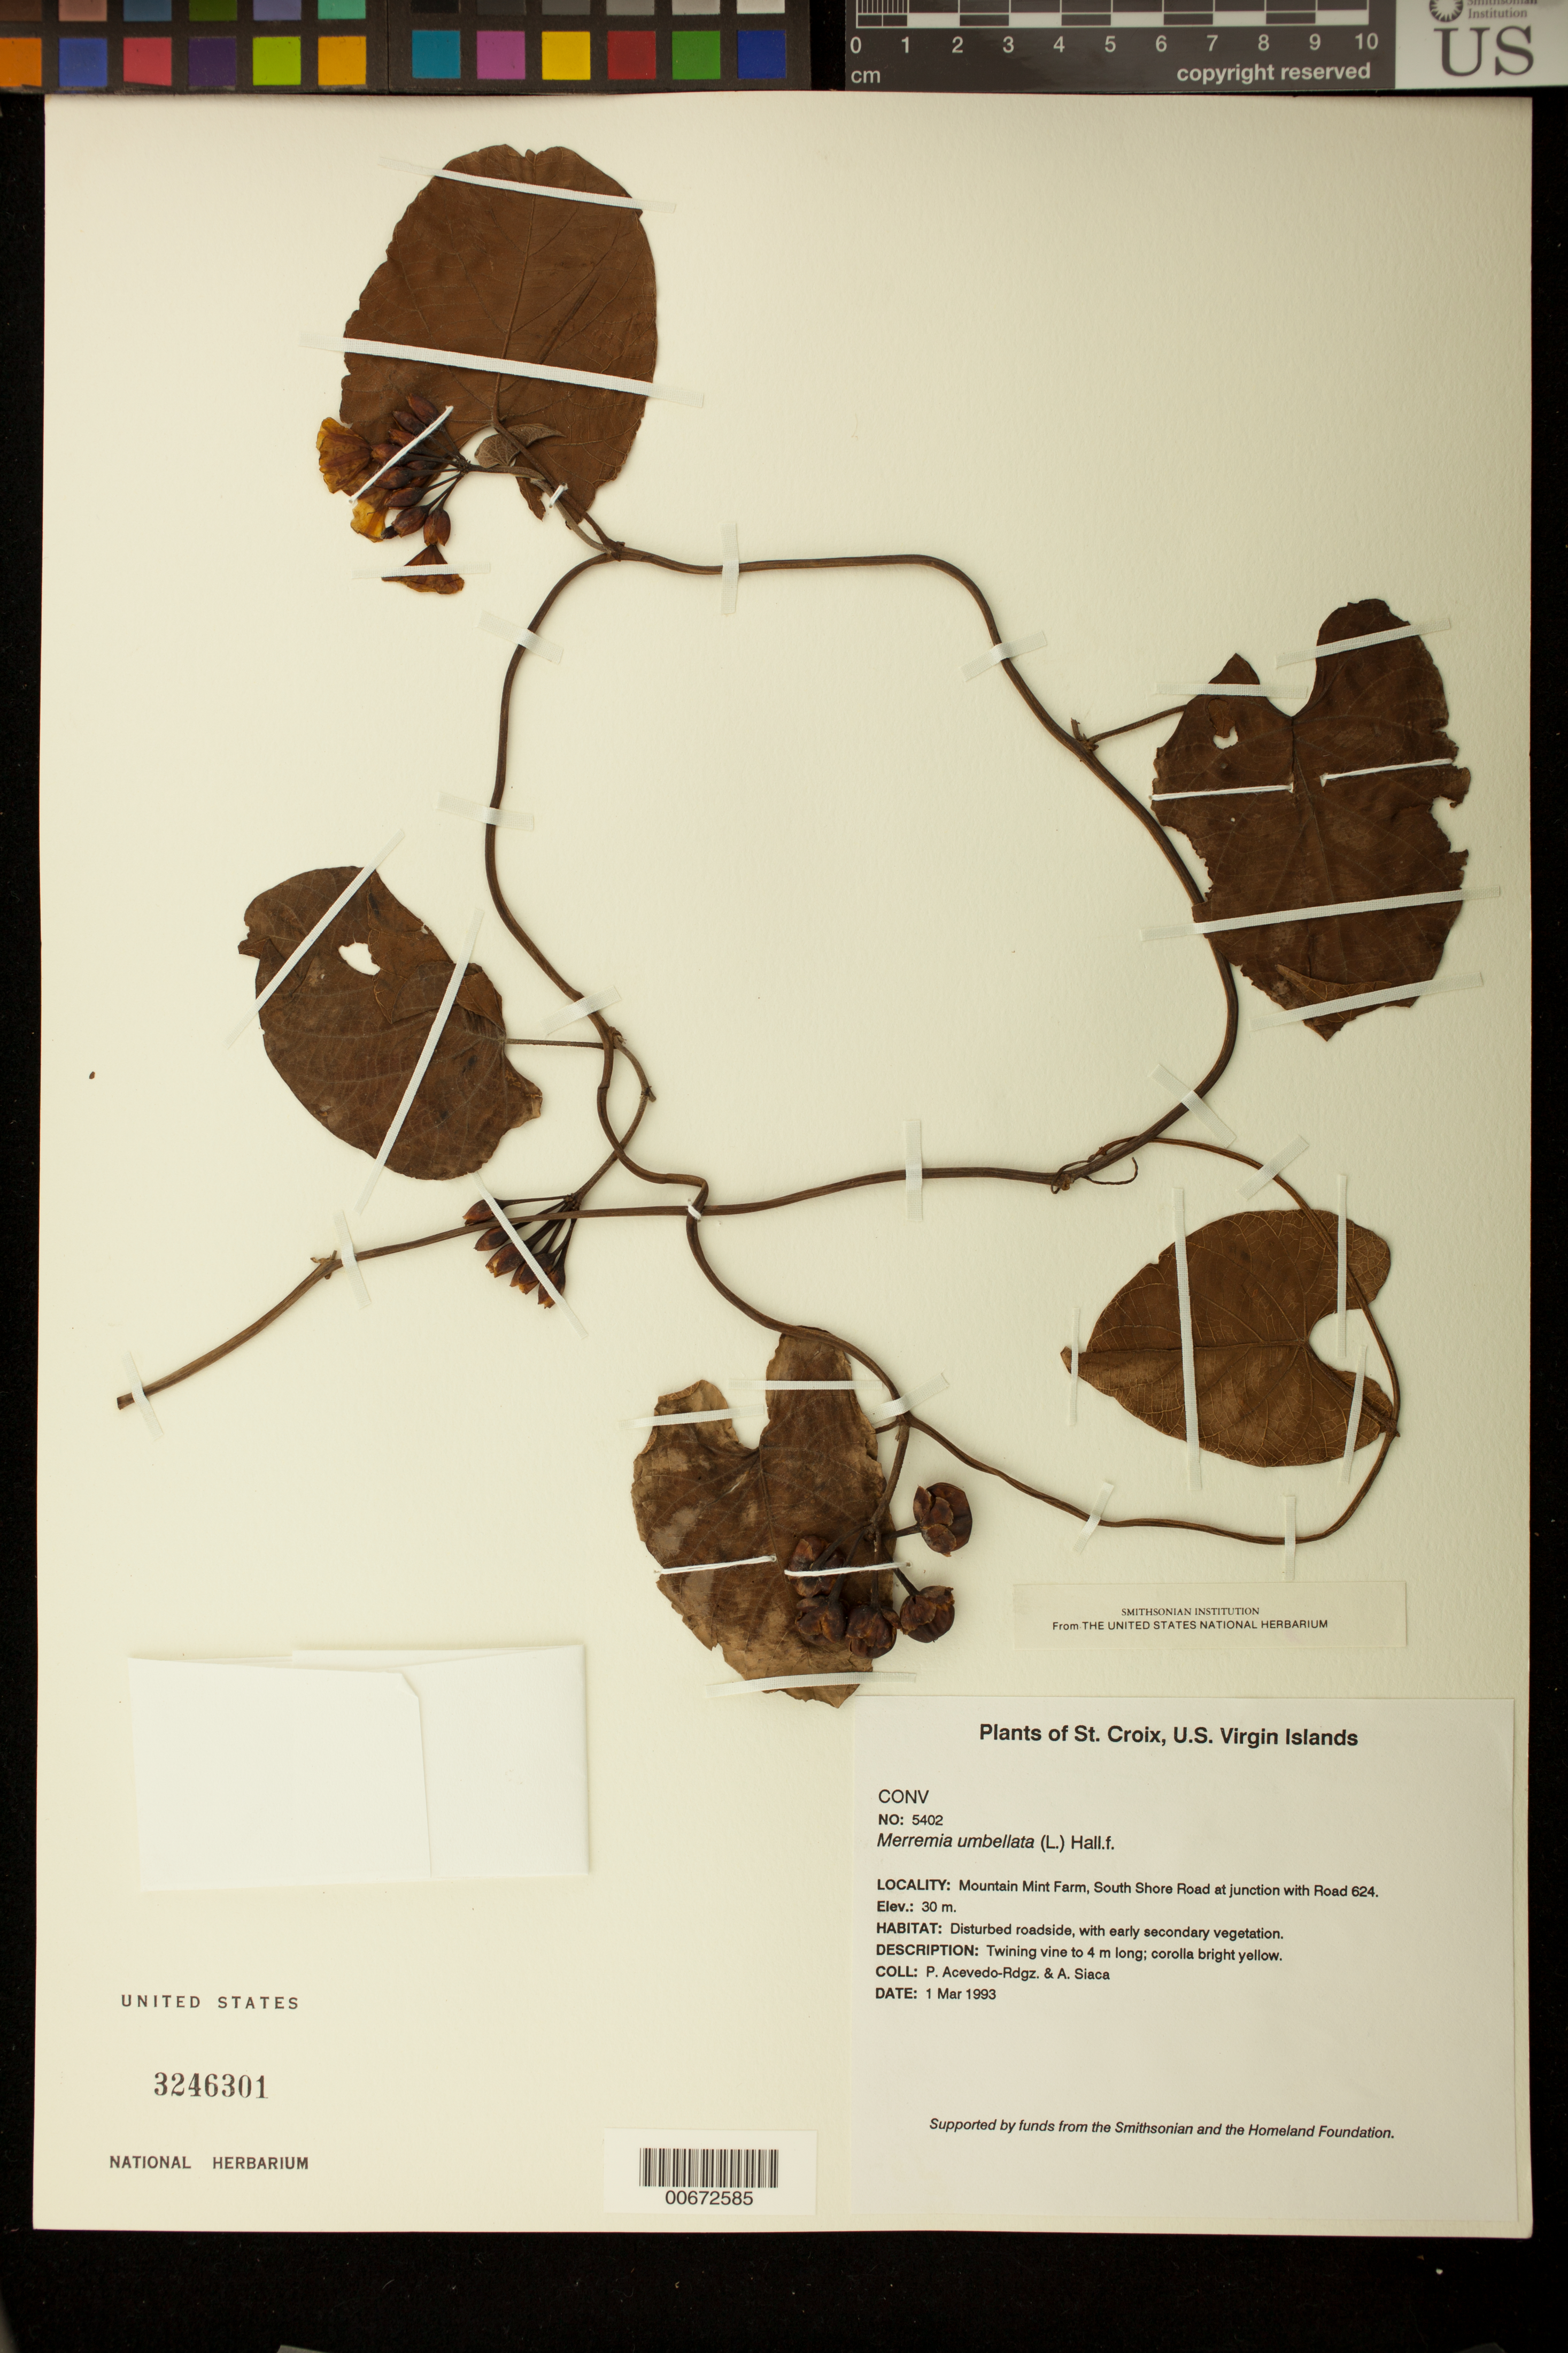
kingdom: Plantae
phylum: Tracheophyta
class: Magnoliopsida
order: Solanales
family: Convolvulaceae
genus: Camonea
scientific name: Camonea umbellata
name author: (L.) A. R. Simões & Staples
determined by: Strong, Mark T., (BOT), Smithsonian Institution - National Museum of Natural History (UNITED STATES)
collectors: P. Acevedo-Rodr. & A. Siaca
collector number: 5402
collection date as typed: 01 Mar 1993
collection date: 1993-03-01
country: U.S. Virgin Islands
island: St. Croix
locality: Mountain Mint Farm, South Shore Road at junction with Road 624.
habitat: Disturbed roadside, with early secondary vegetation.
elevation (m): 30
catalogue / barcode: US 3246301